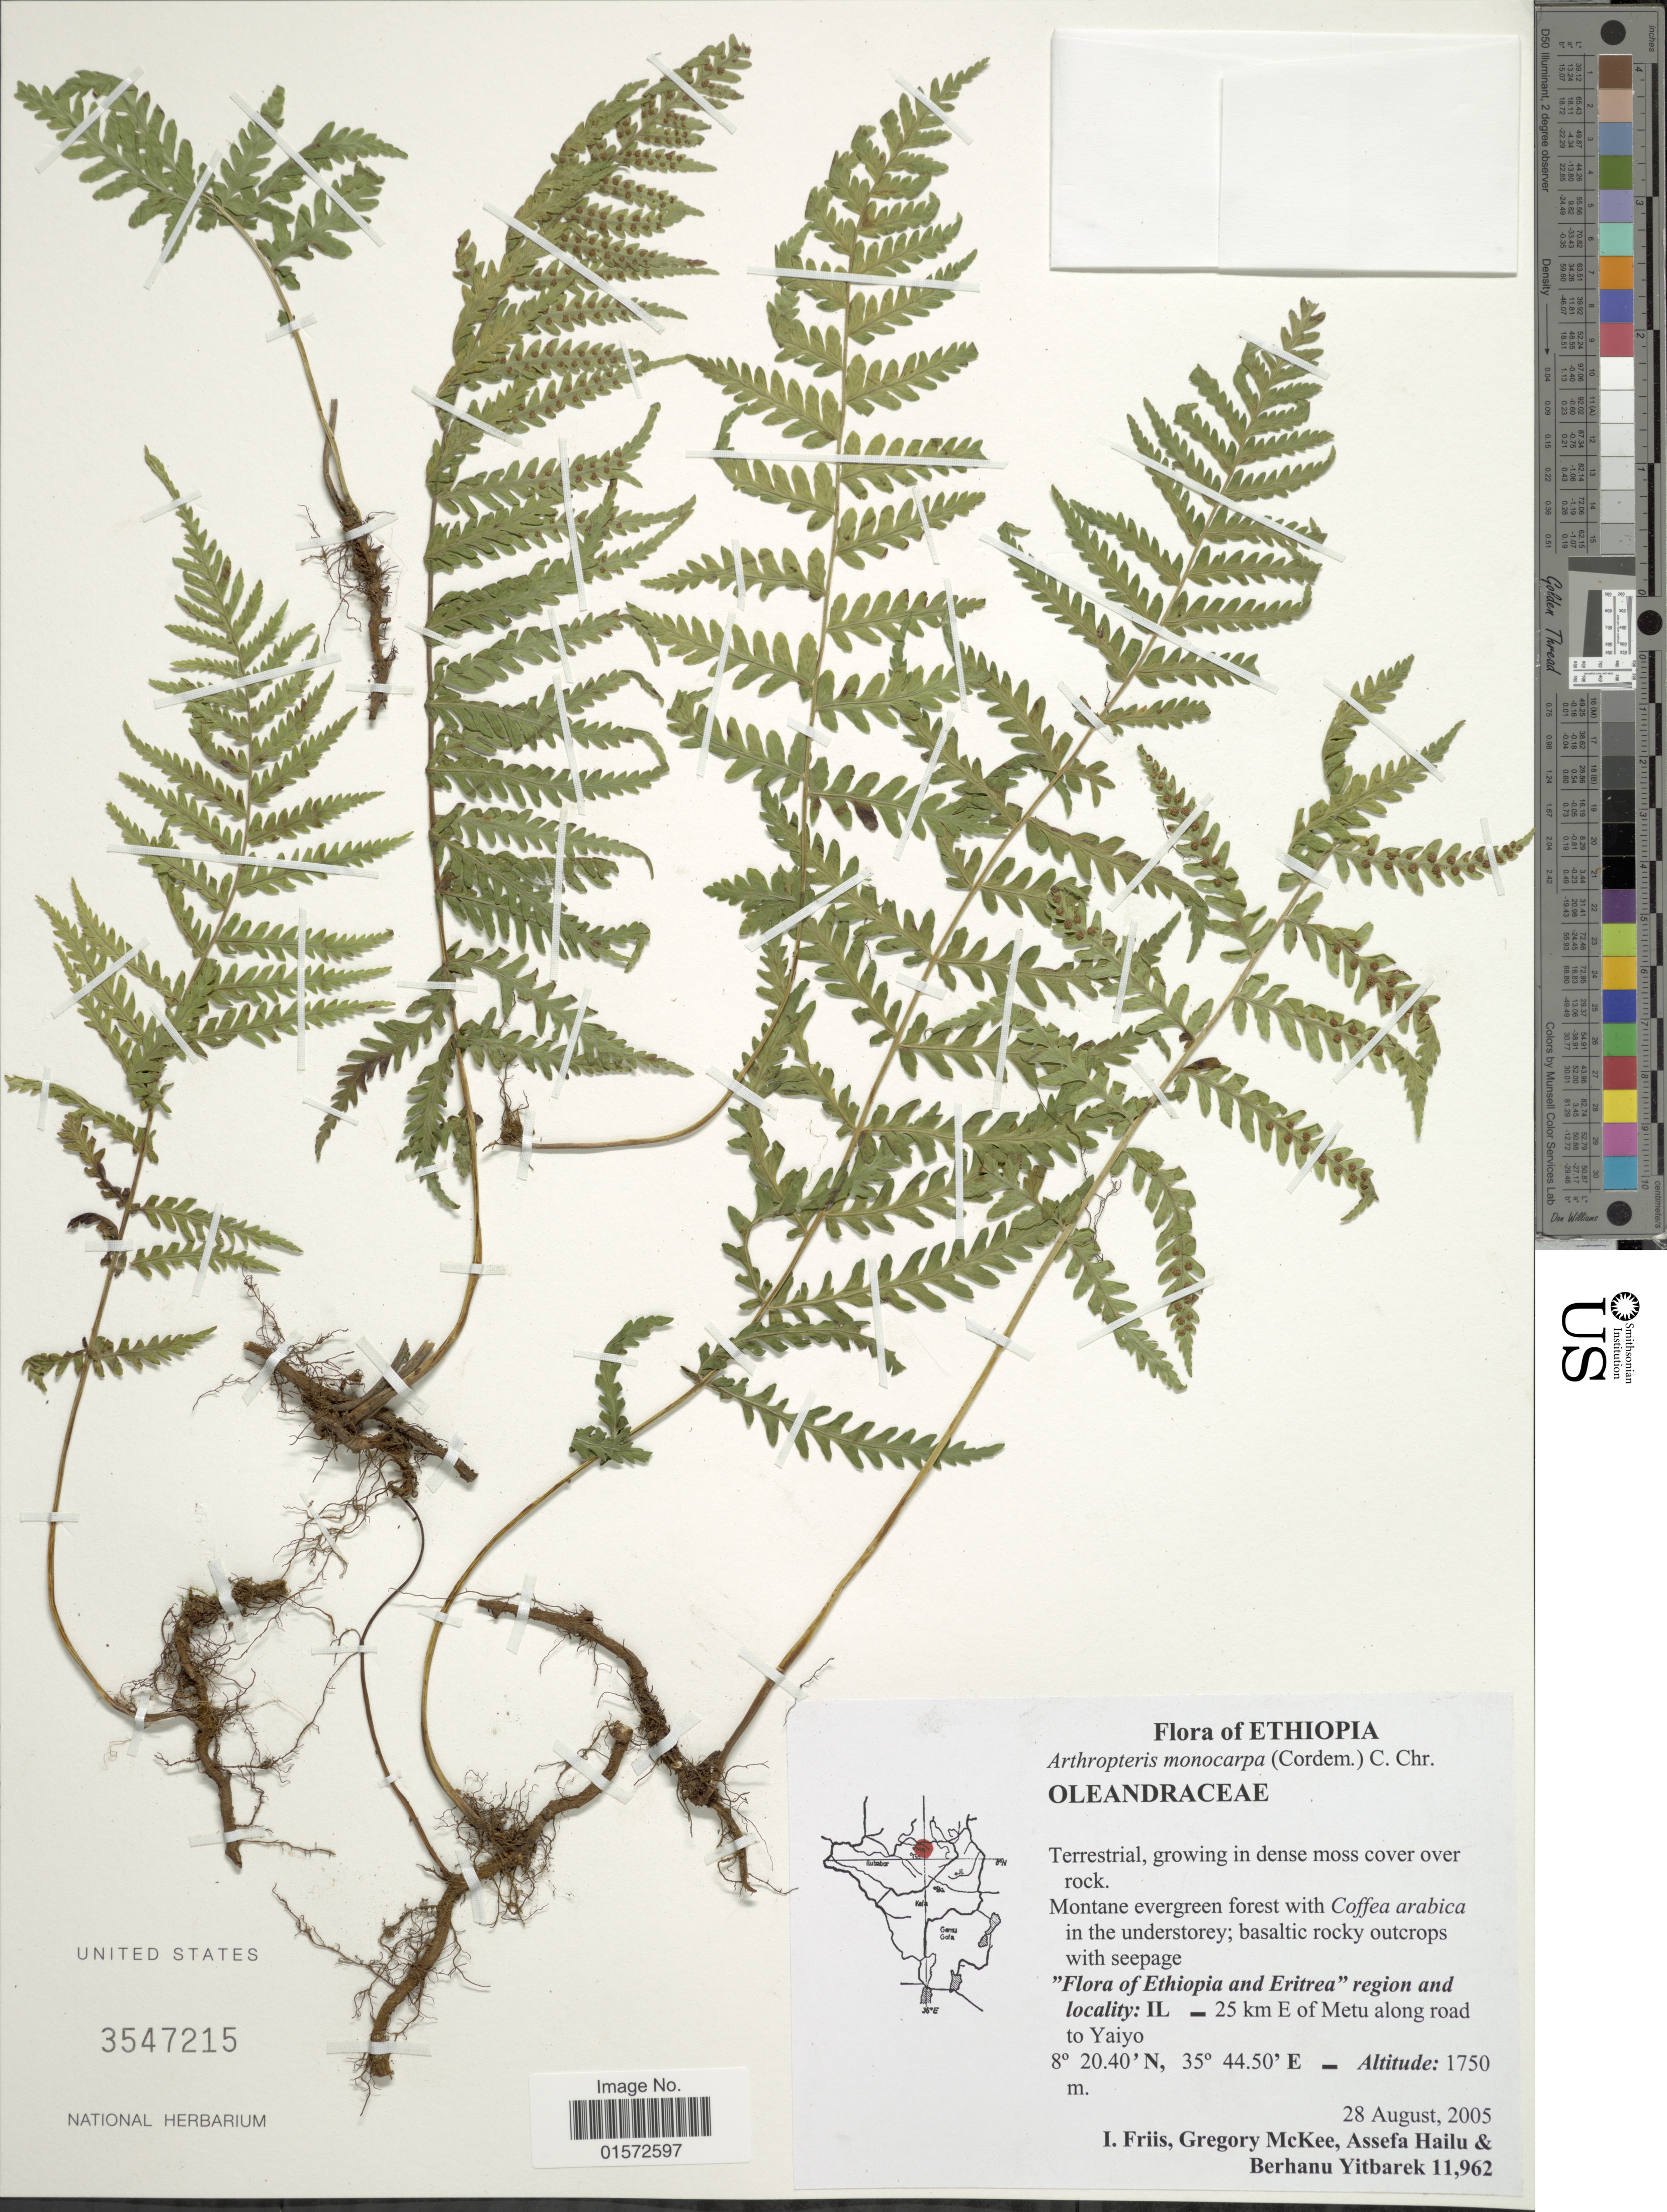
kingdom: Plantae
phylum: Tracheophyta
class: Polypodiopsida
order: Polypodiales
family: Tectariaceae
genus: Arthropteris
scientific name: Arthropteris monocarpa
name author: (Cordem.) C. Chr.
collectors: I. Friis, G. S. McKee, A. Hailu & B. Yitbarek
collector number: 11962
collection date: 2005-08-28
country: Ethiopia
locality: Ethiopia and Eritrea region and locality. 25 km E of Metu along road tol Yaiyo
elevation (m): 1750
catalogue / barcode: US 3547215